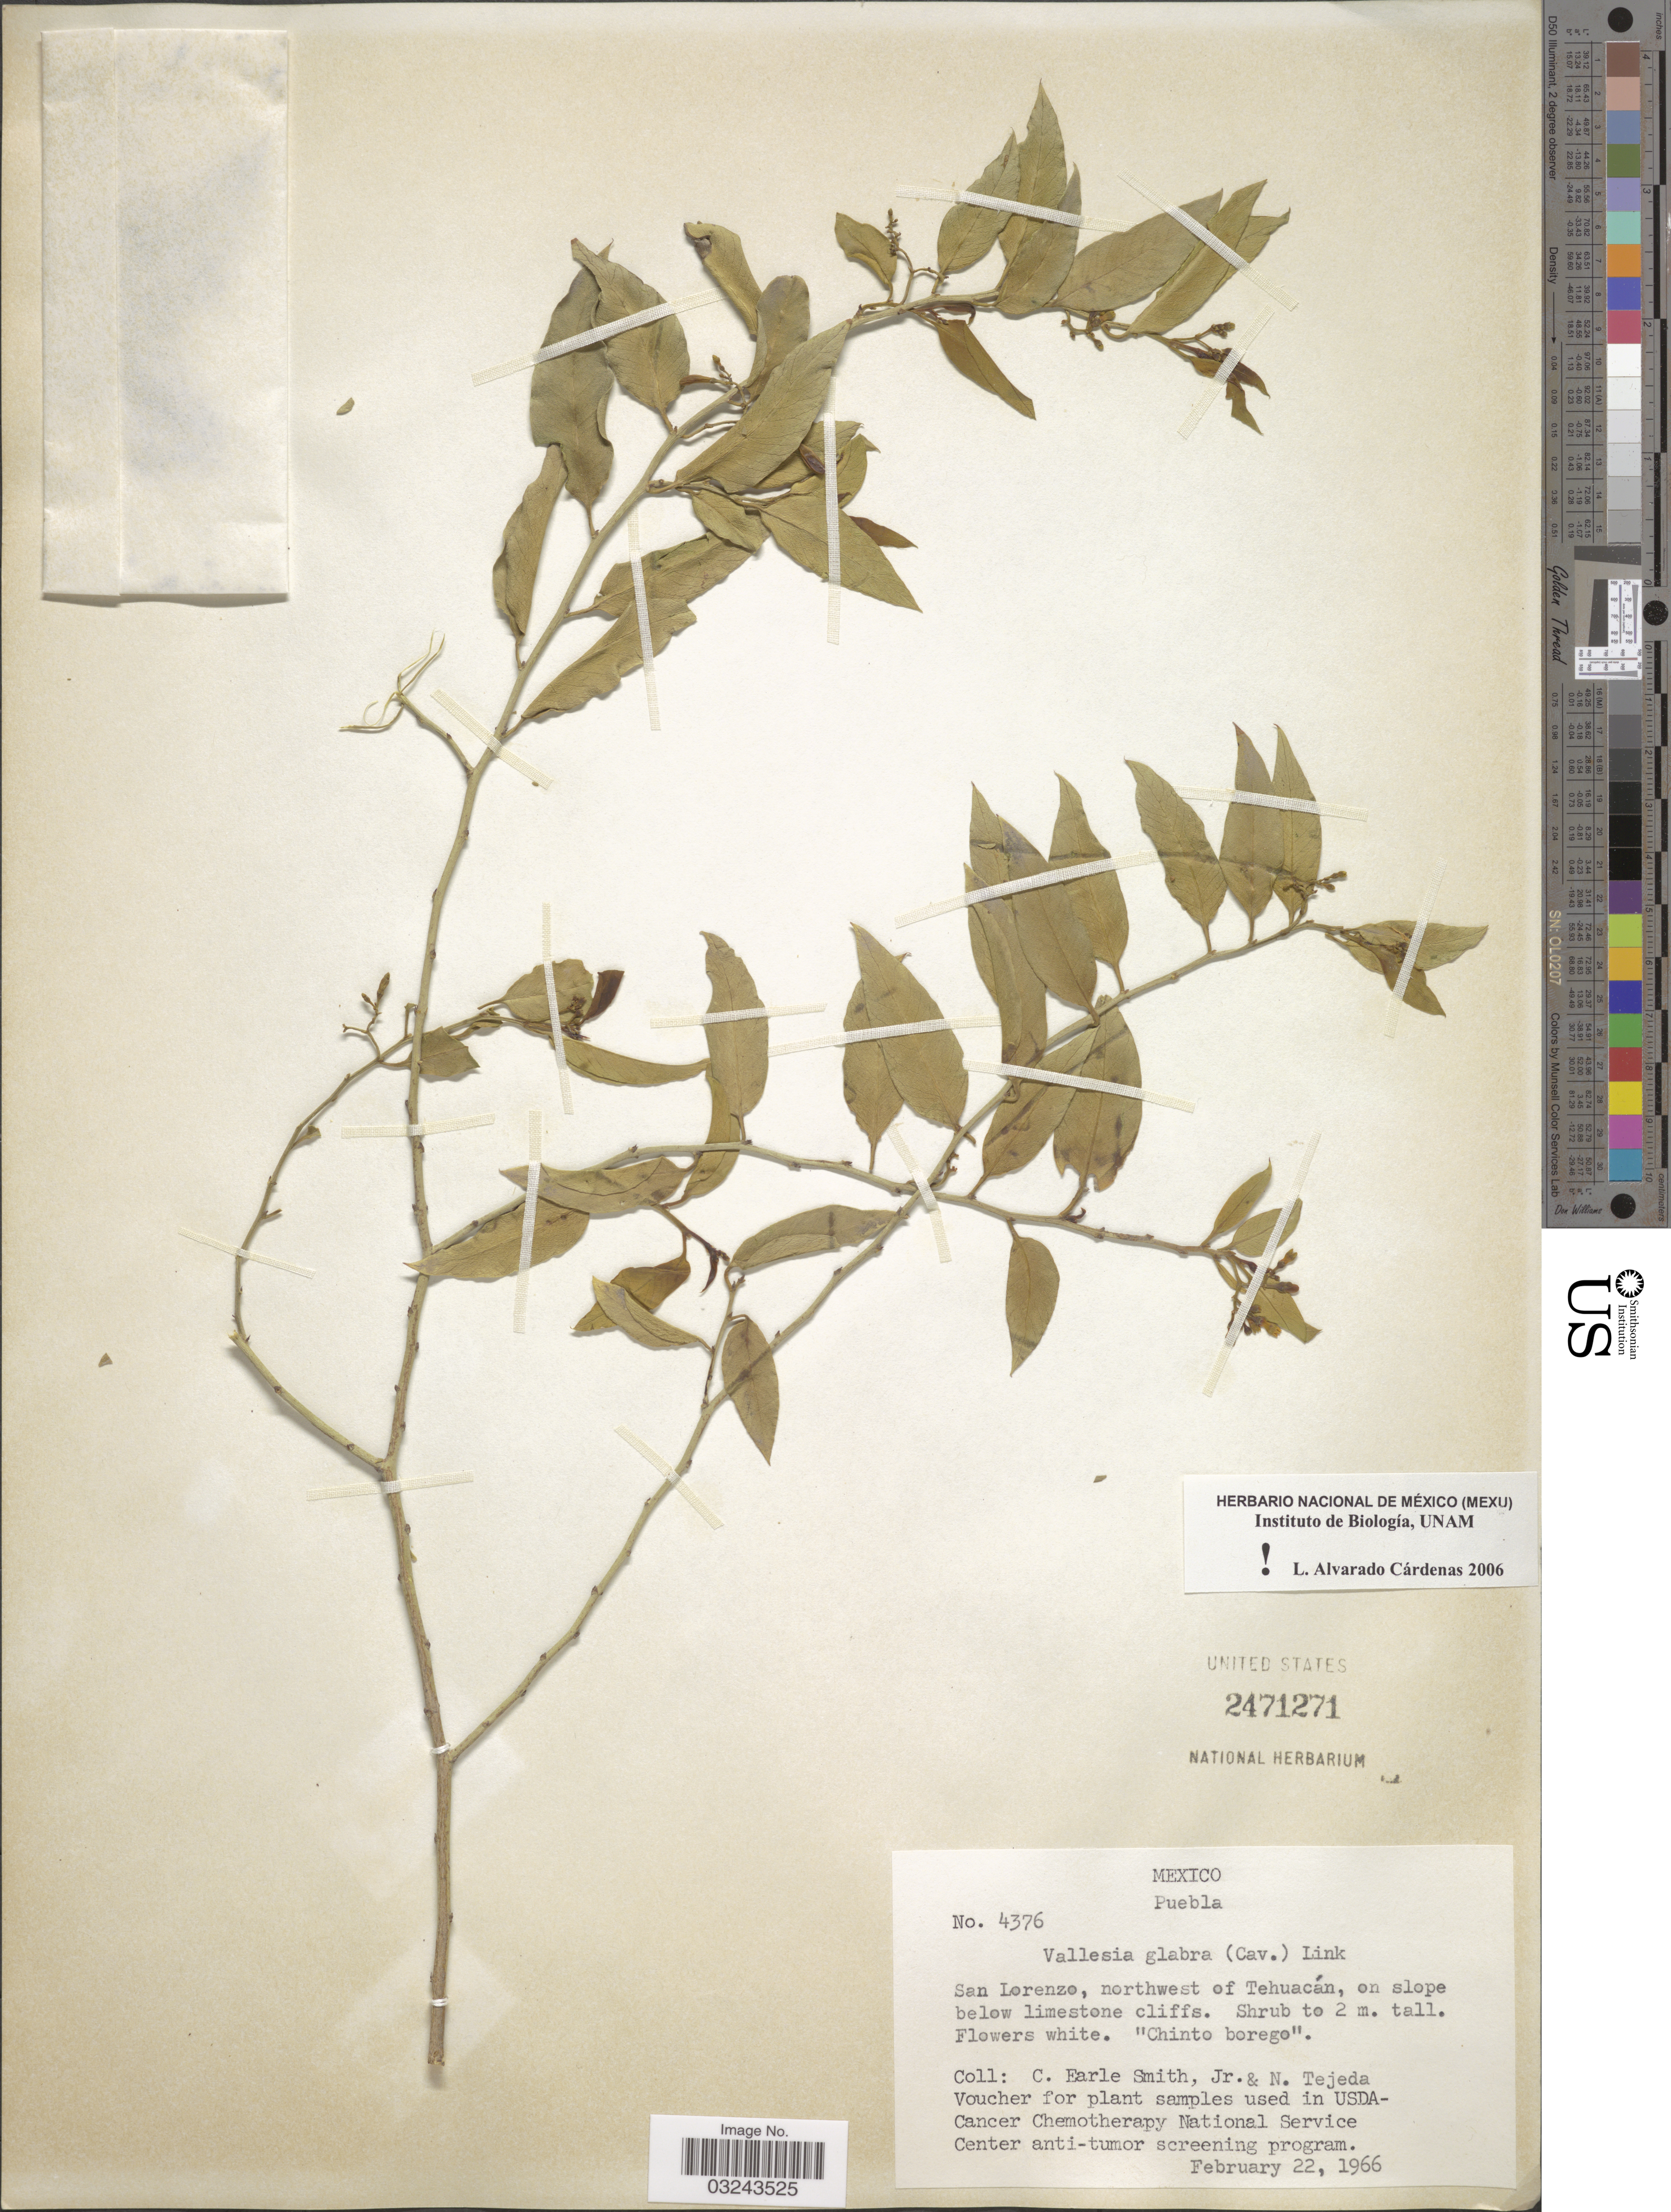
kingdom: Plantae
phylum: Tracheophyta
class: Magnoliopsida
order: Gentianales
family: Apocynaceae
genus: Vallesia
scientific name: Vallesia glabra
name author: (Cav.) Link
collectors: C. E. Smith Jr. & N. Tejeda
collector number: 4376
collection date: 1966-02-22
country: Mexico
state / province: Puebla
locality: San Lorenzo, northwest of Tehuacán, on slope below limestone cliffs.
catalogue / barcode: US 2471271